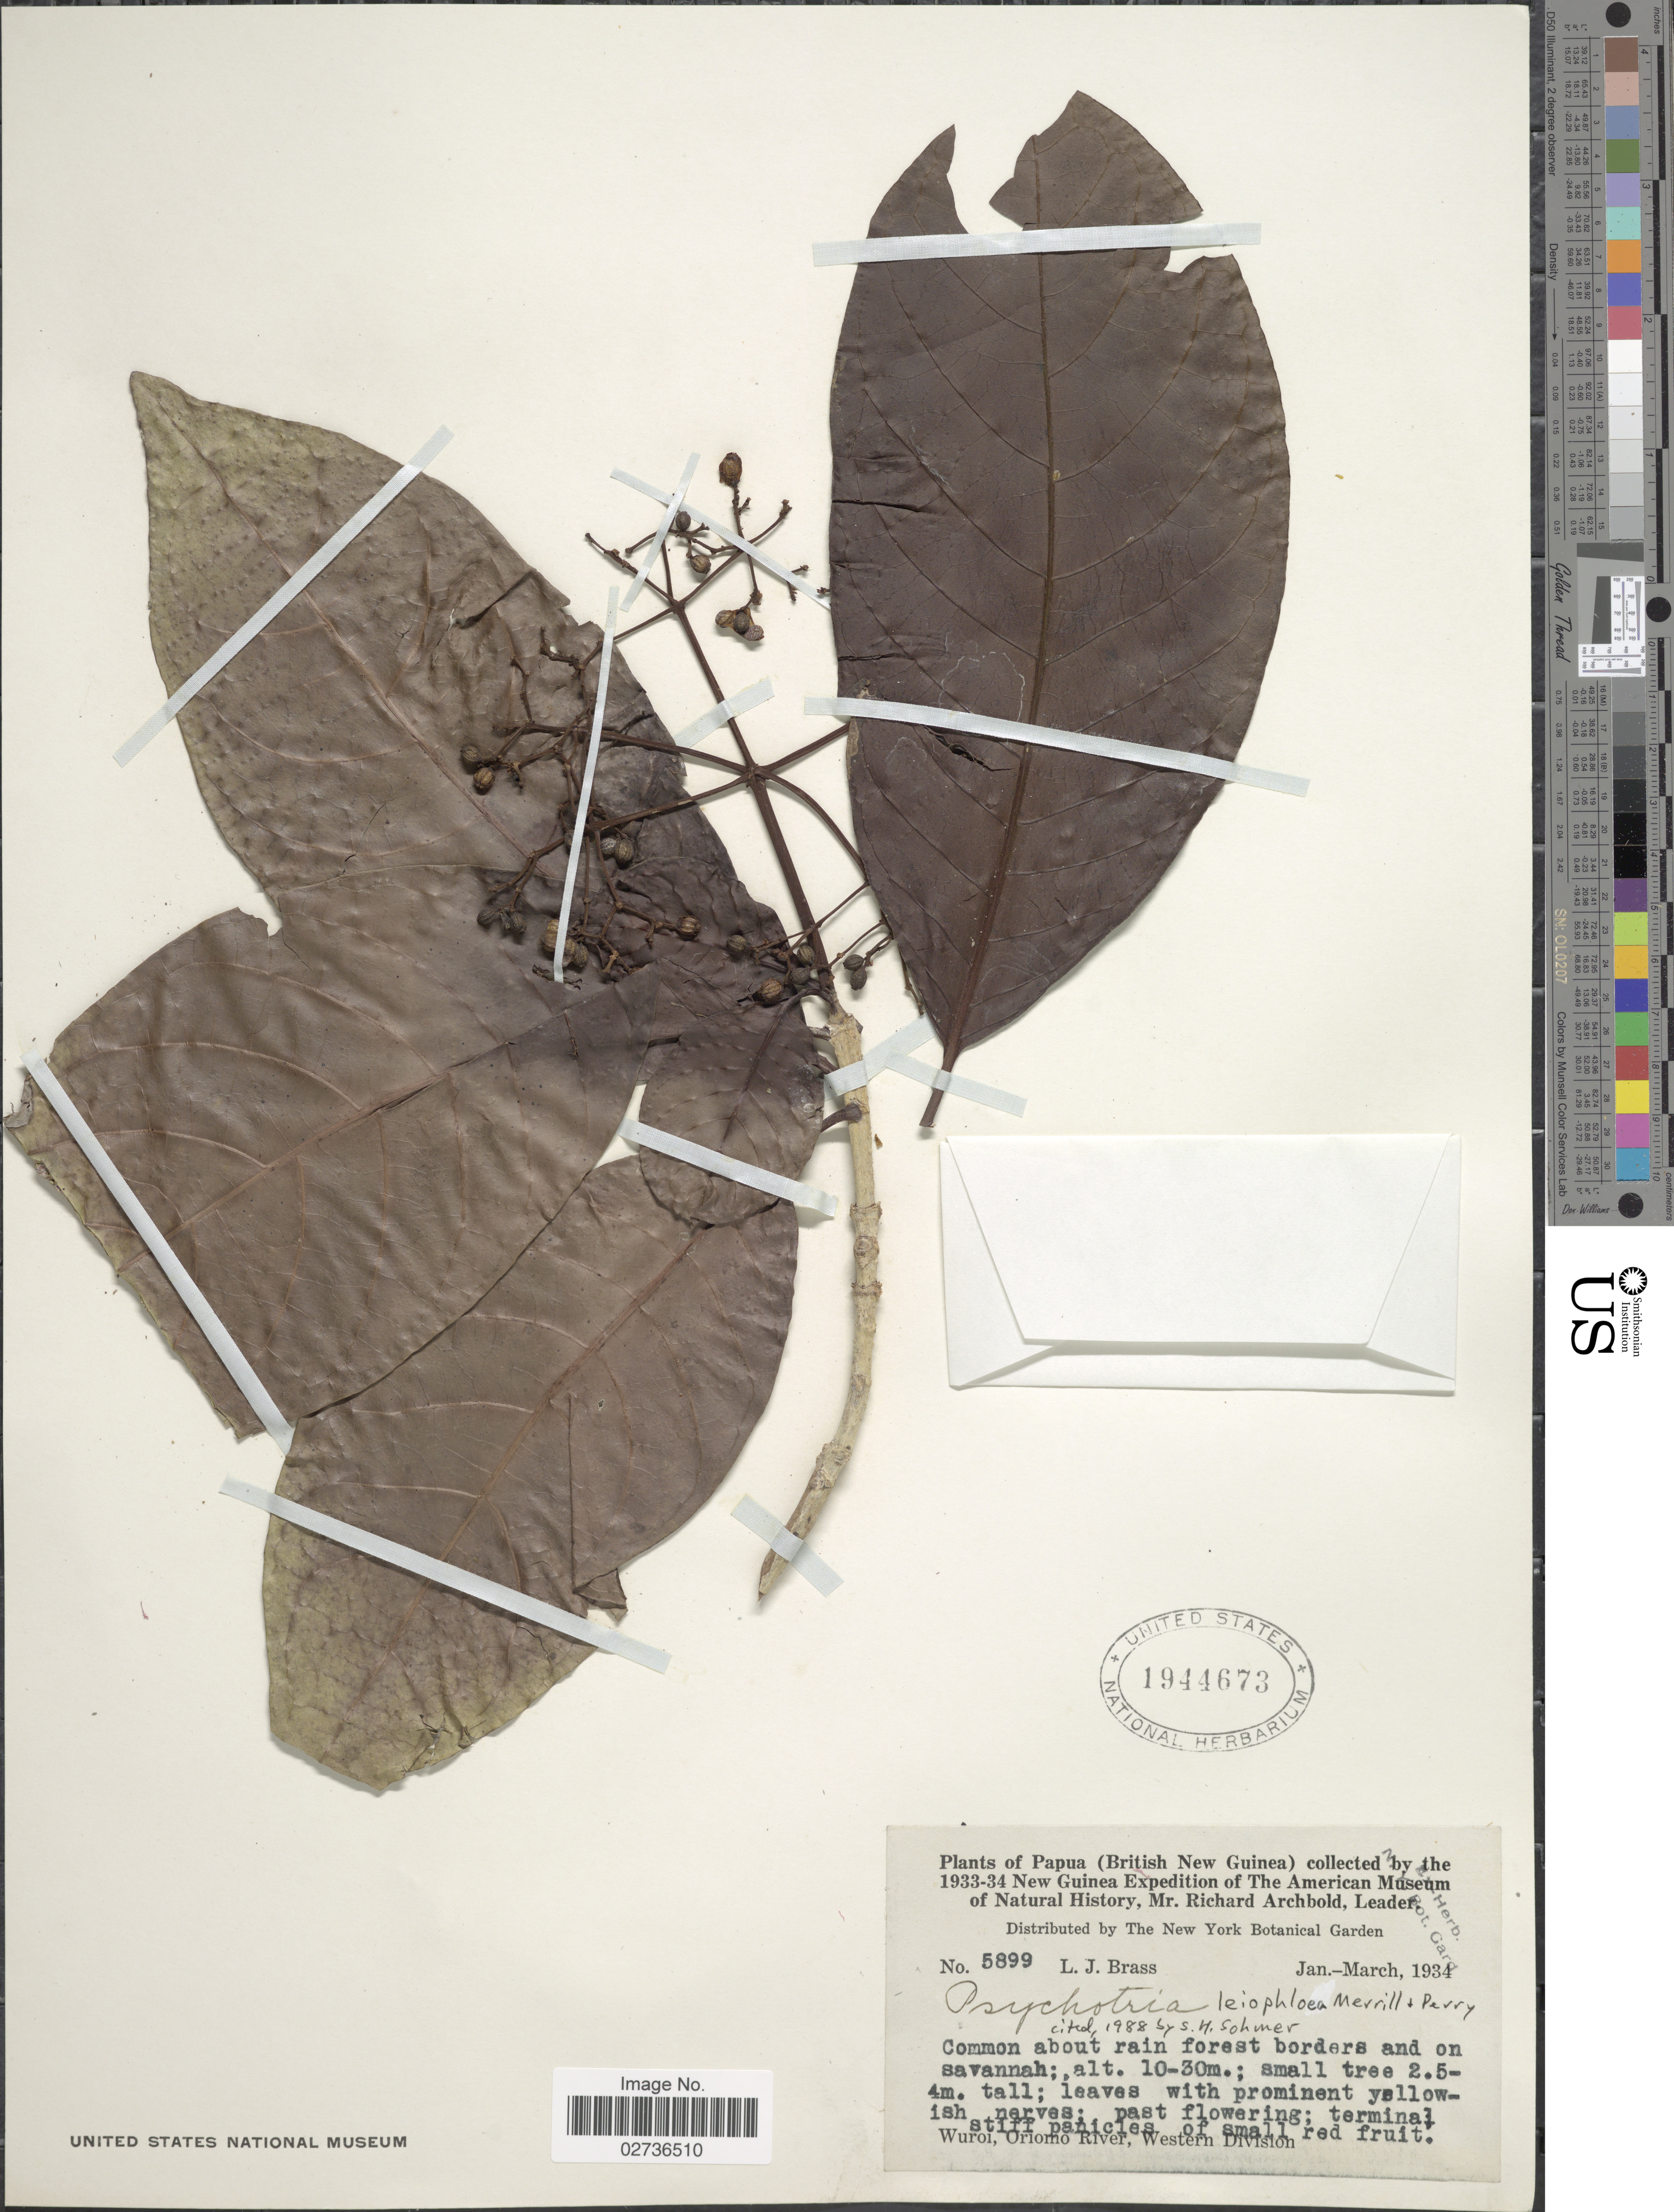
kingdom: Plantae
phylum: Tracheophyta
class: Magnoliopsida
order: Gentianales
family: Rubiaceae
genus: Psychotria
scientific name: Psychotria leiophloea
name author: Merr. & L.M. Perry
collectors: L. J. Brass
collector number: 5899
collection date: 1934-01/1934-03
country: Papua New Guinea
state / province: Manus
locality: Papua (British New Guinea) Wuroi, Oriomo River, Western Division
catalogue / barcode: US 1944673